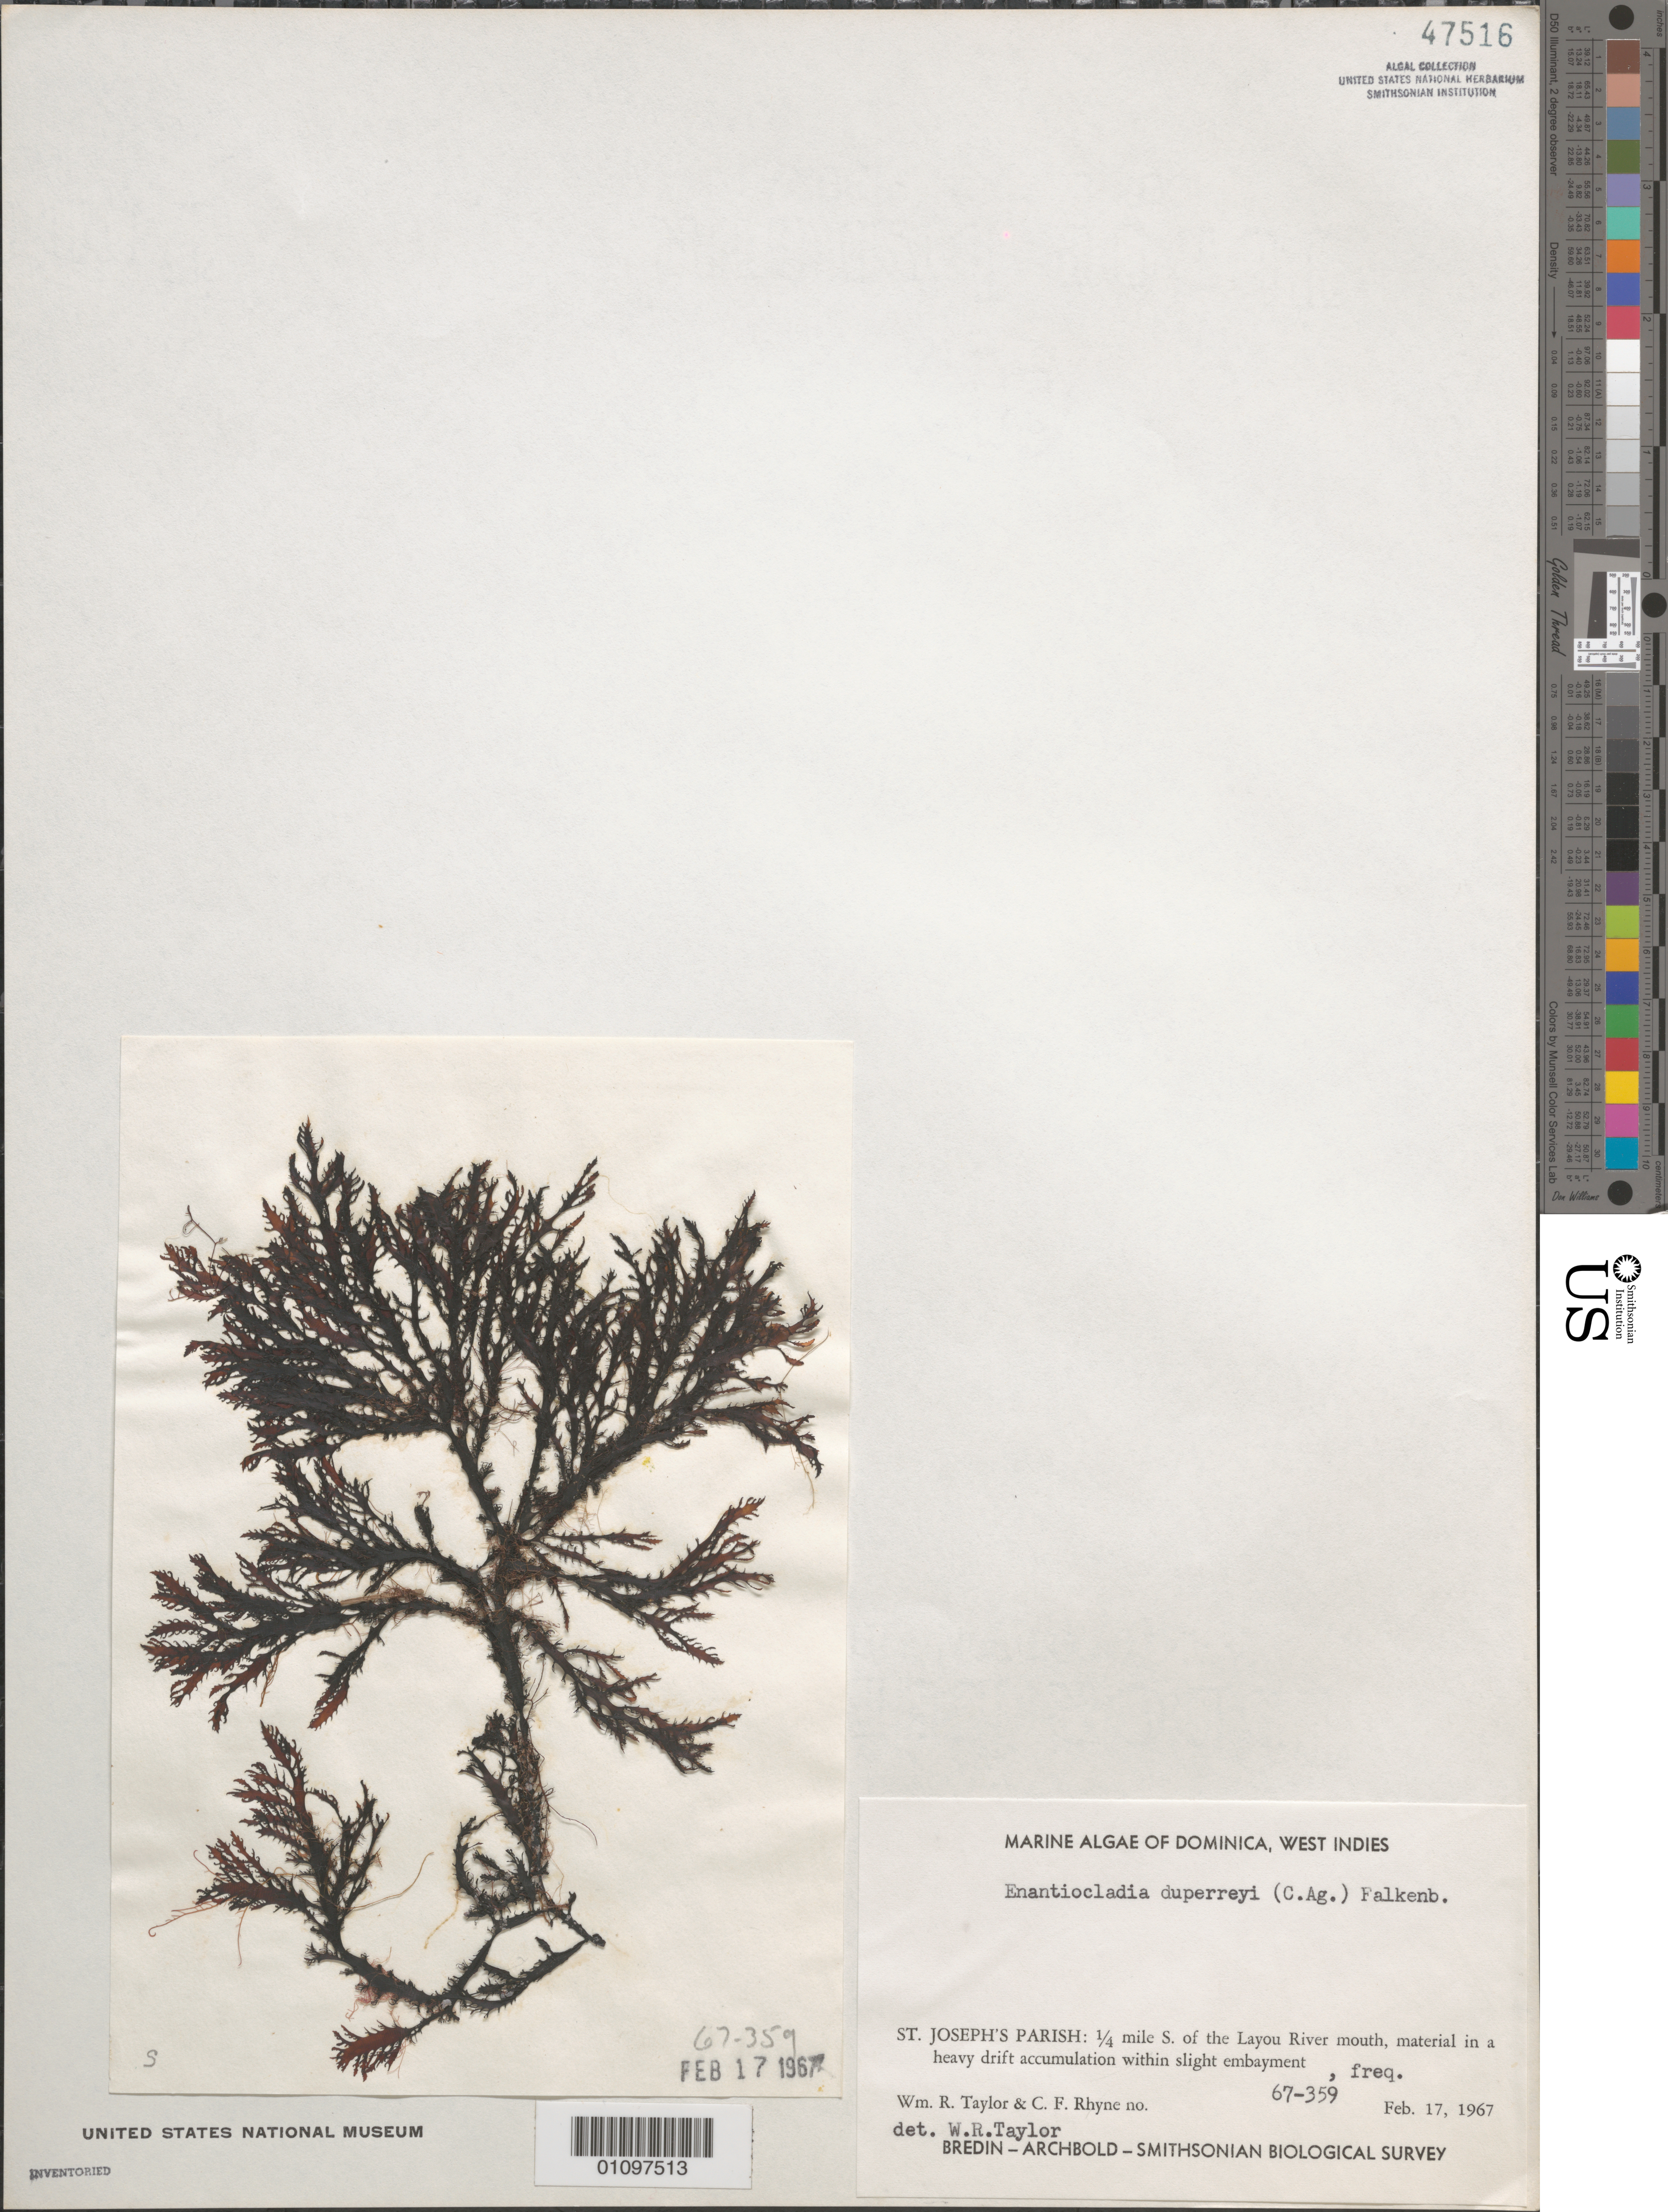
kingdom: Plantae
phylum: Rhodophyta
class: Florideophyceae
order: Ceramiales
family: Rhodomelaceae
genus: Enantiocladia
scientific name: Enantiocladia duperreyi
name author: (C. Agardh) Falkenb.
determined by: Taylor, William R.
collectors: W. R. Taylor & C. Rhyne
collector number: WRT 67-359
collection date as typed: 17 Feb 1967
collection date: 1967-02-17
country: Dominica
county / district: St. Joseph's Parish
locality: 1/4th mile south of Layou River mouth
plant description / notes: Bredin-Archbold-Smithsonian Biological Survey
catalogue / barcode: US 47516